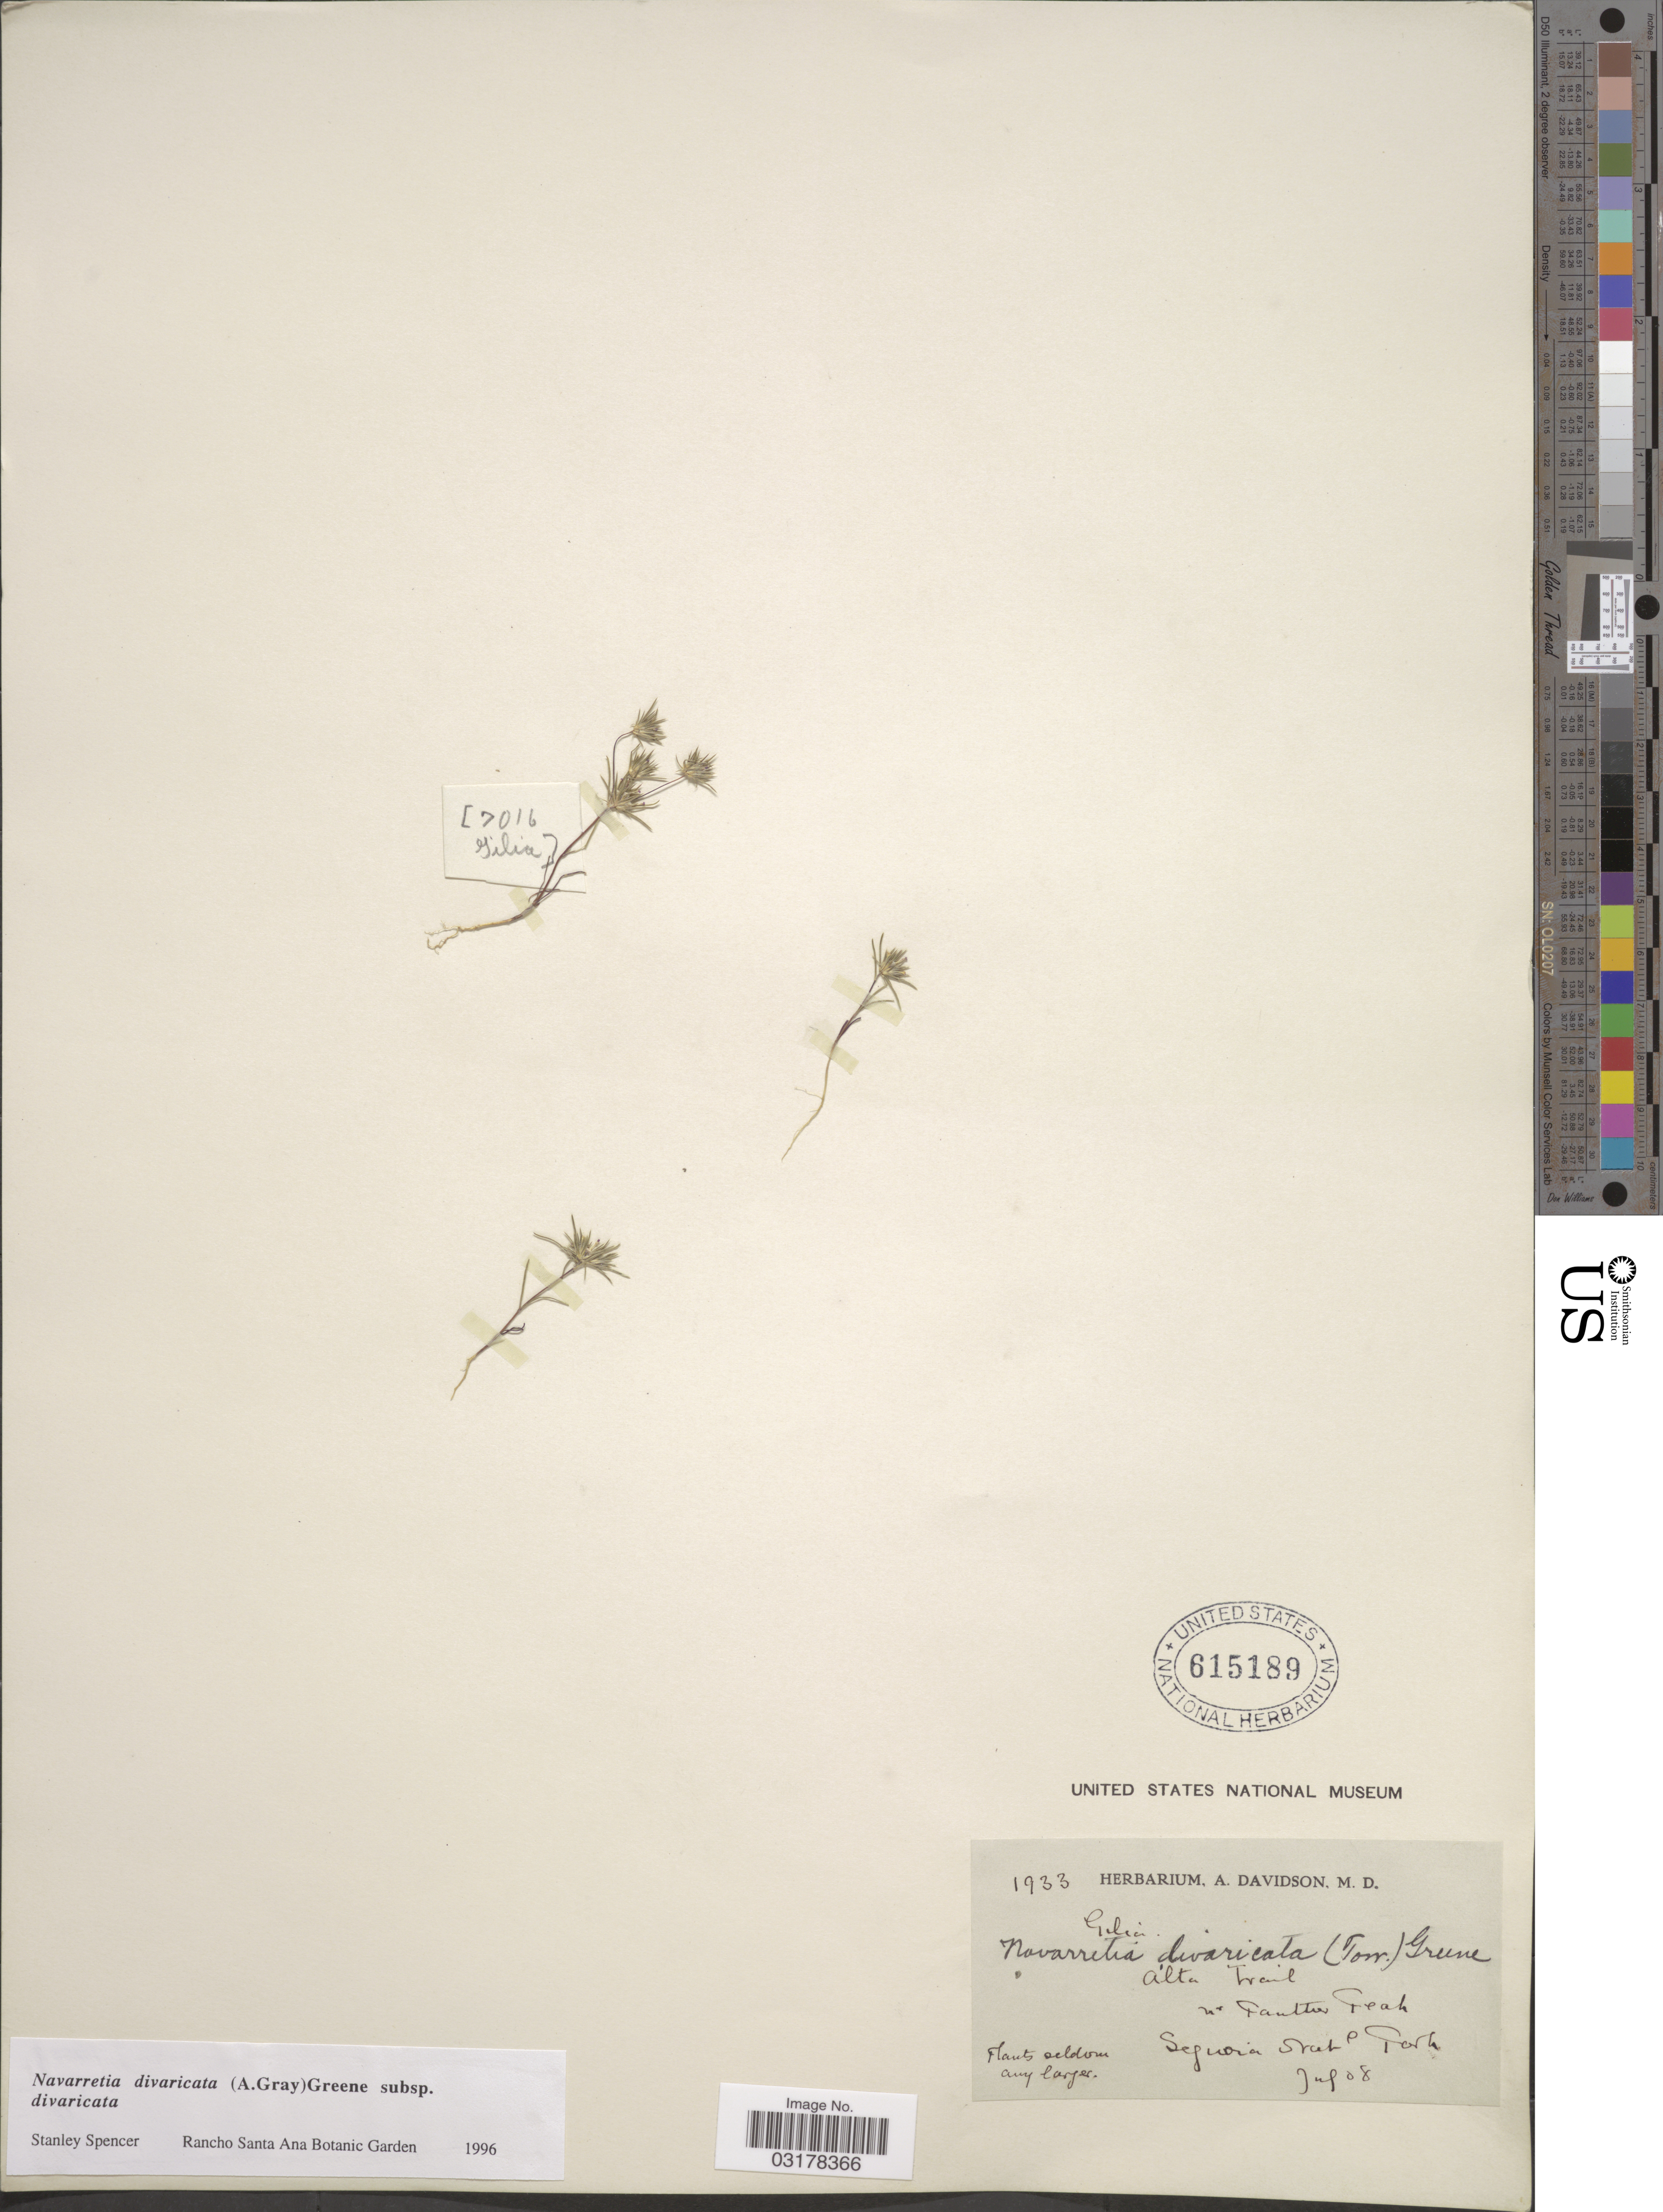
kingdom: Plantae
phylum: Tracheophyta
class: Magnoliopsida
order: Ericales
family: Polemoniaceae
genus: Navarretia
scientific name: Navarretia divaricata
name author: S.W. Greene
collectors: ex herb. A. Davidson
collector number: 1933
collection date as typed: Transcribed d/m/y: /7/8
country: United States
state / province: California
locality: Alta Trail. Nr Panther Peak. Sequoia State Park.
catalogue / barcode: US 615189